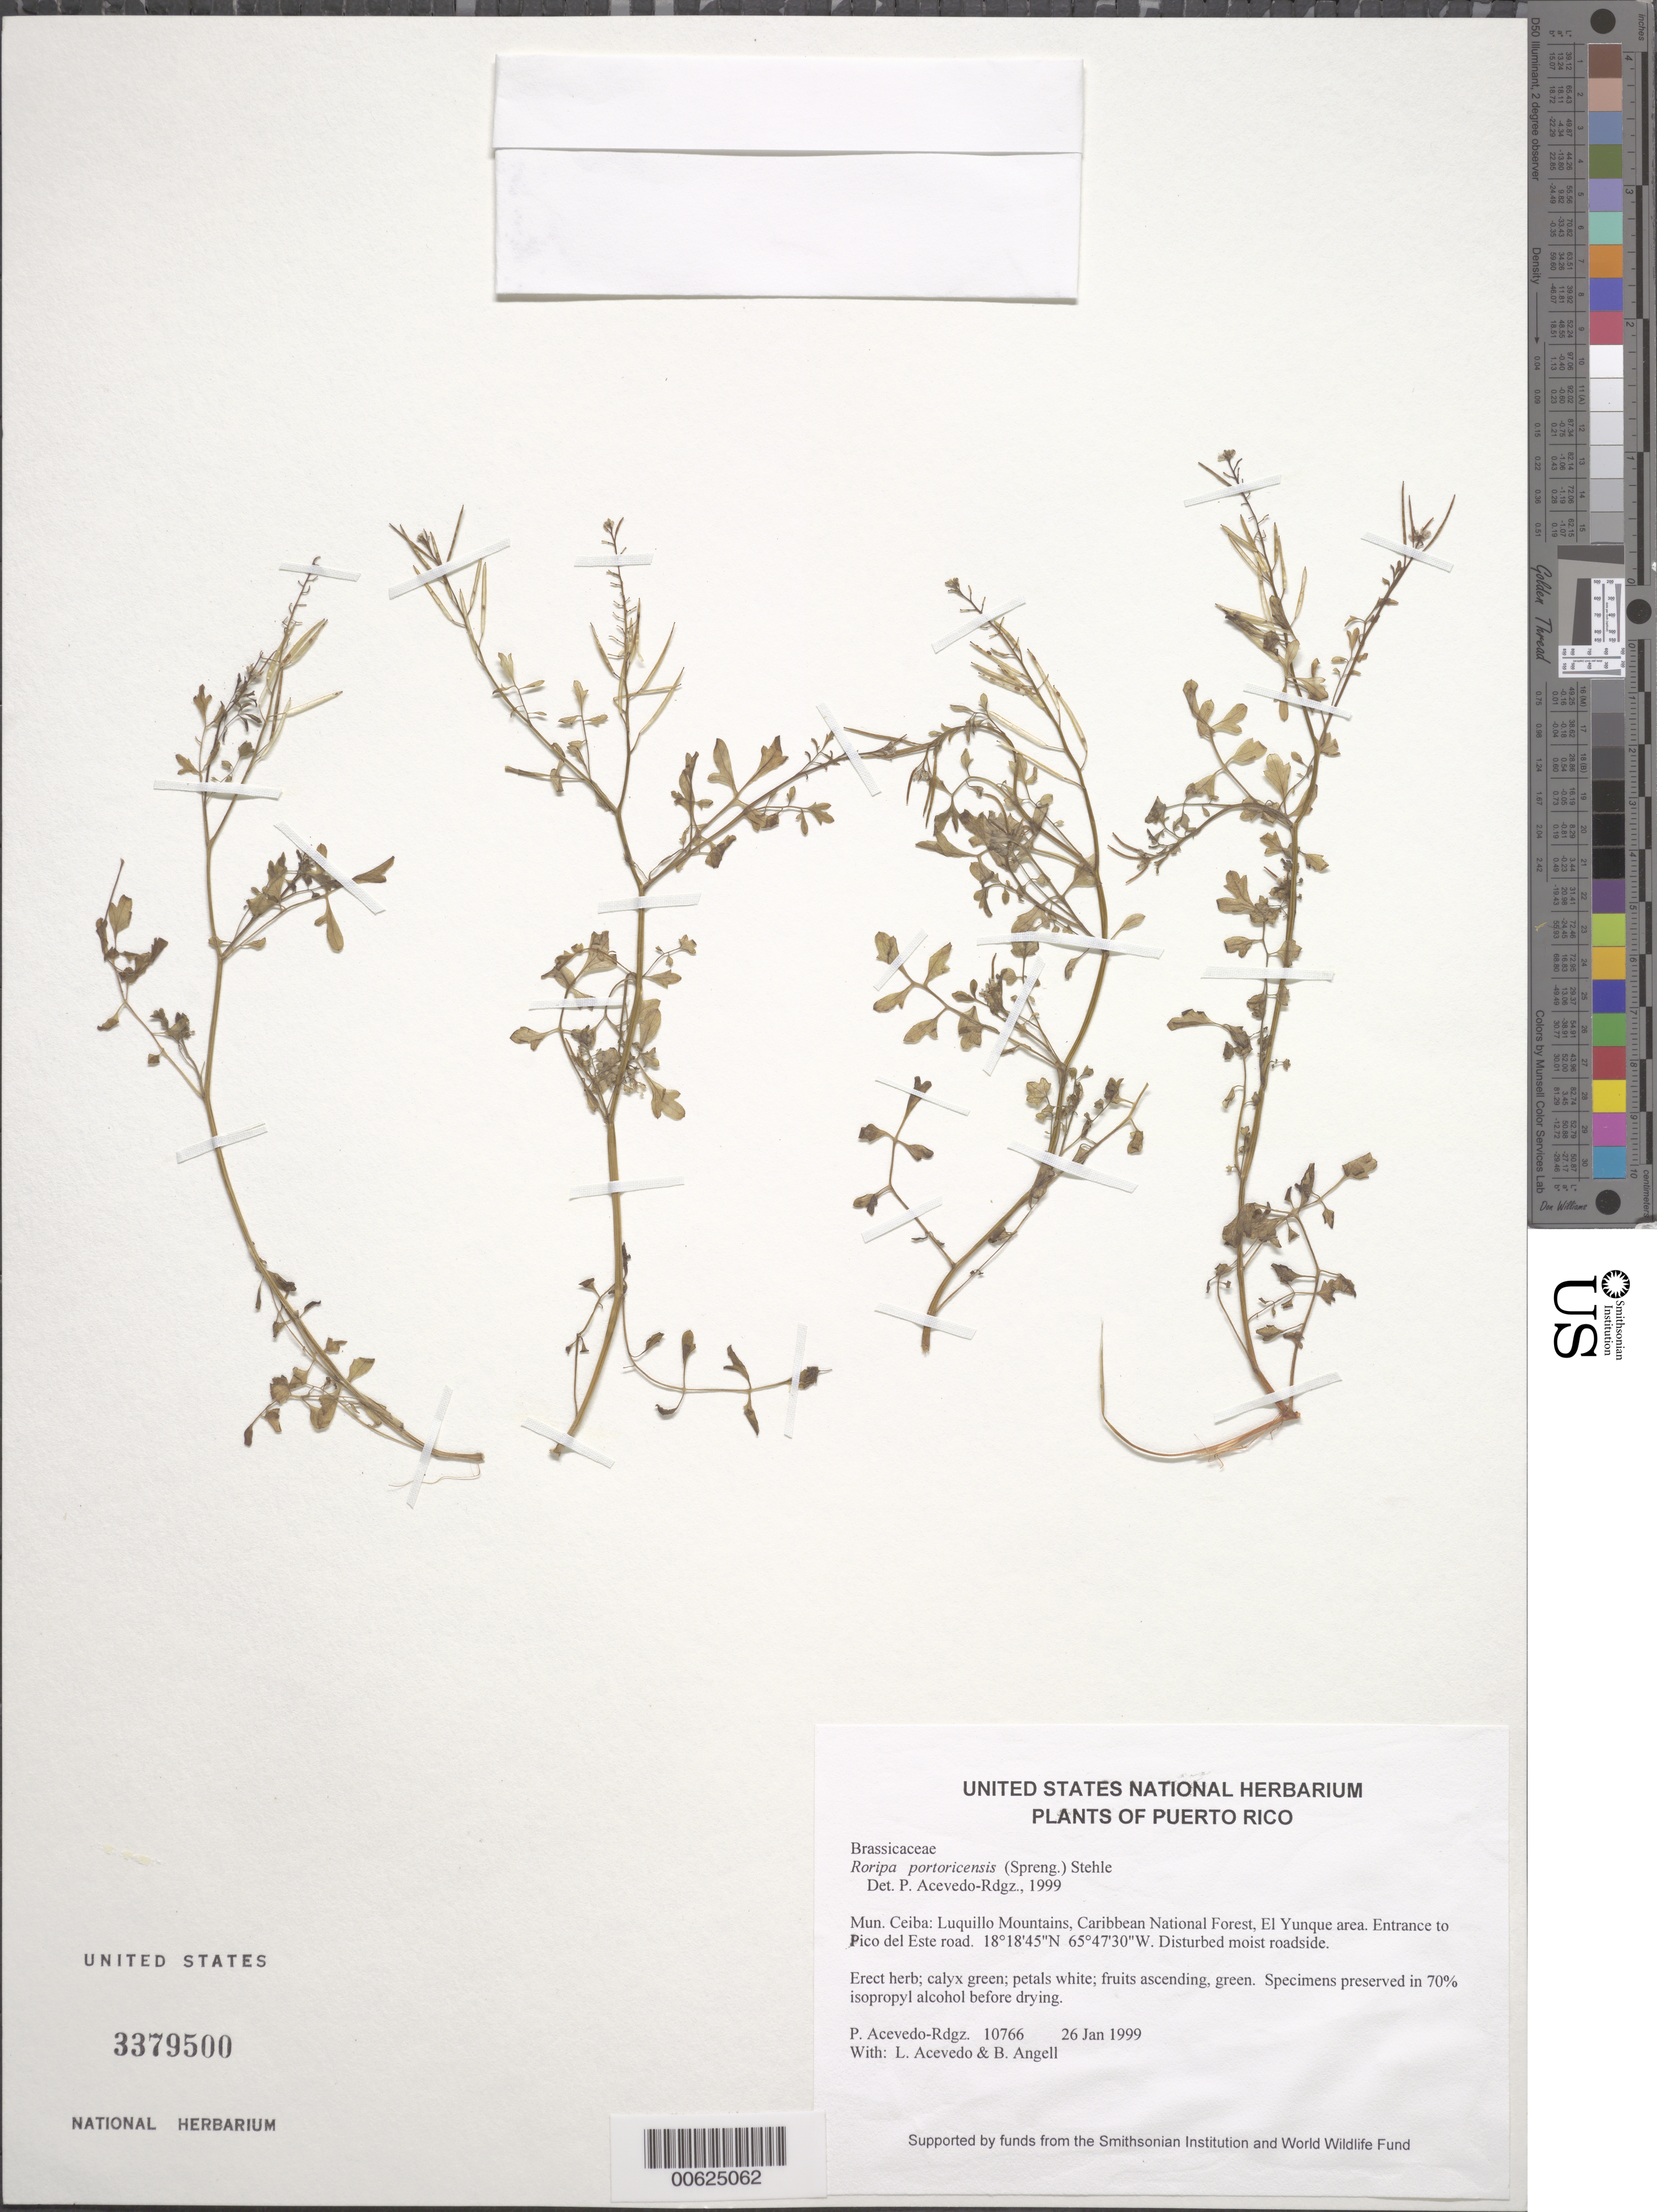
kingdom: Plantae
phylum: Tracheophyta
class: Magnoliopsida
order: Brassicales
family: Brassicaceae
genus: Rorippa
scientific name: Rorippa portoricensis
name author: (Spreng.) Stehlé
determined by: Acevedo-Rodríguez, P., (BOT), Smithsonian Institution - National Museum of Natural History (UNITED STATES)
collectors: P. Acevedo-Rodr., L. Acevedo & Bobbi Angell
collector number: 10766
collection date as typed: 26 Jan 1999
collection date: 1999-01-26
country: Puerto Rico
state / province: Ceiba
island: Puerto Rico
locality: Ceiba; Luquillo Mountains, Caribbean National Forest, El Yunque area. Entrance to Pico del Este road.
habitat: Disturbed moist roadside.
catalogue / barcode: US 3379500